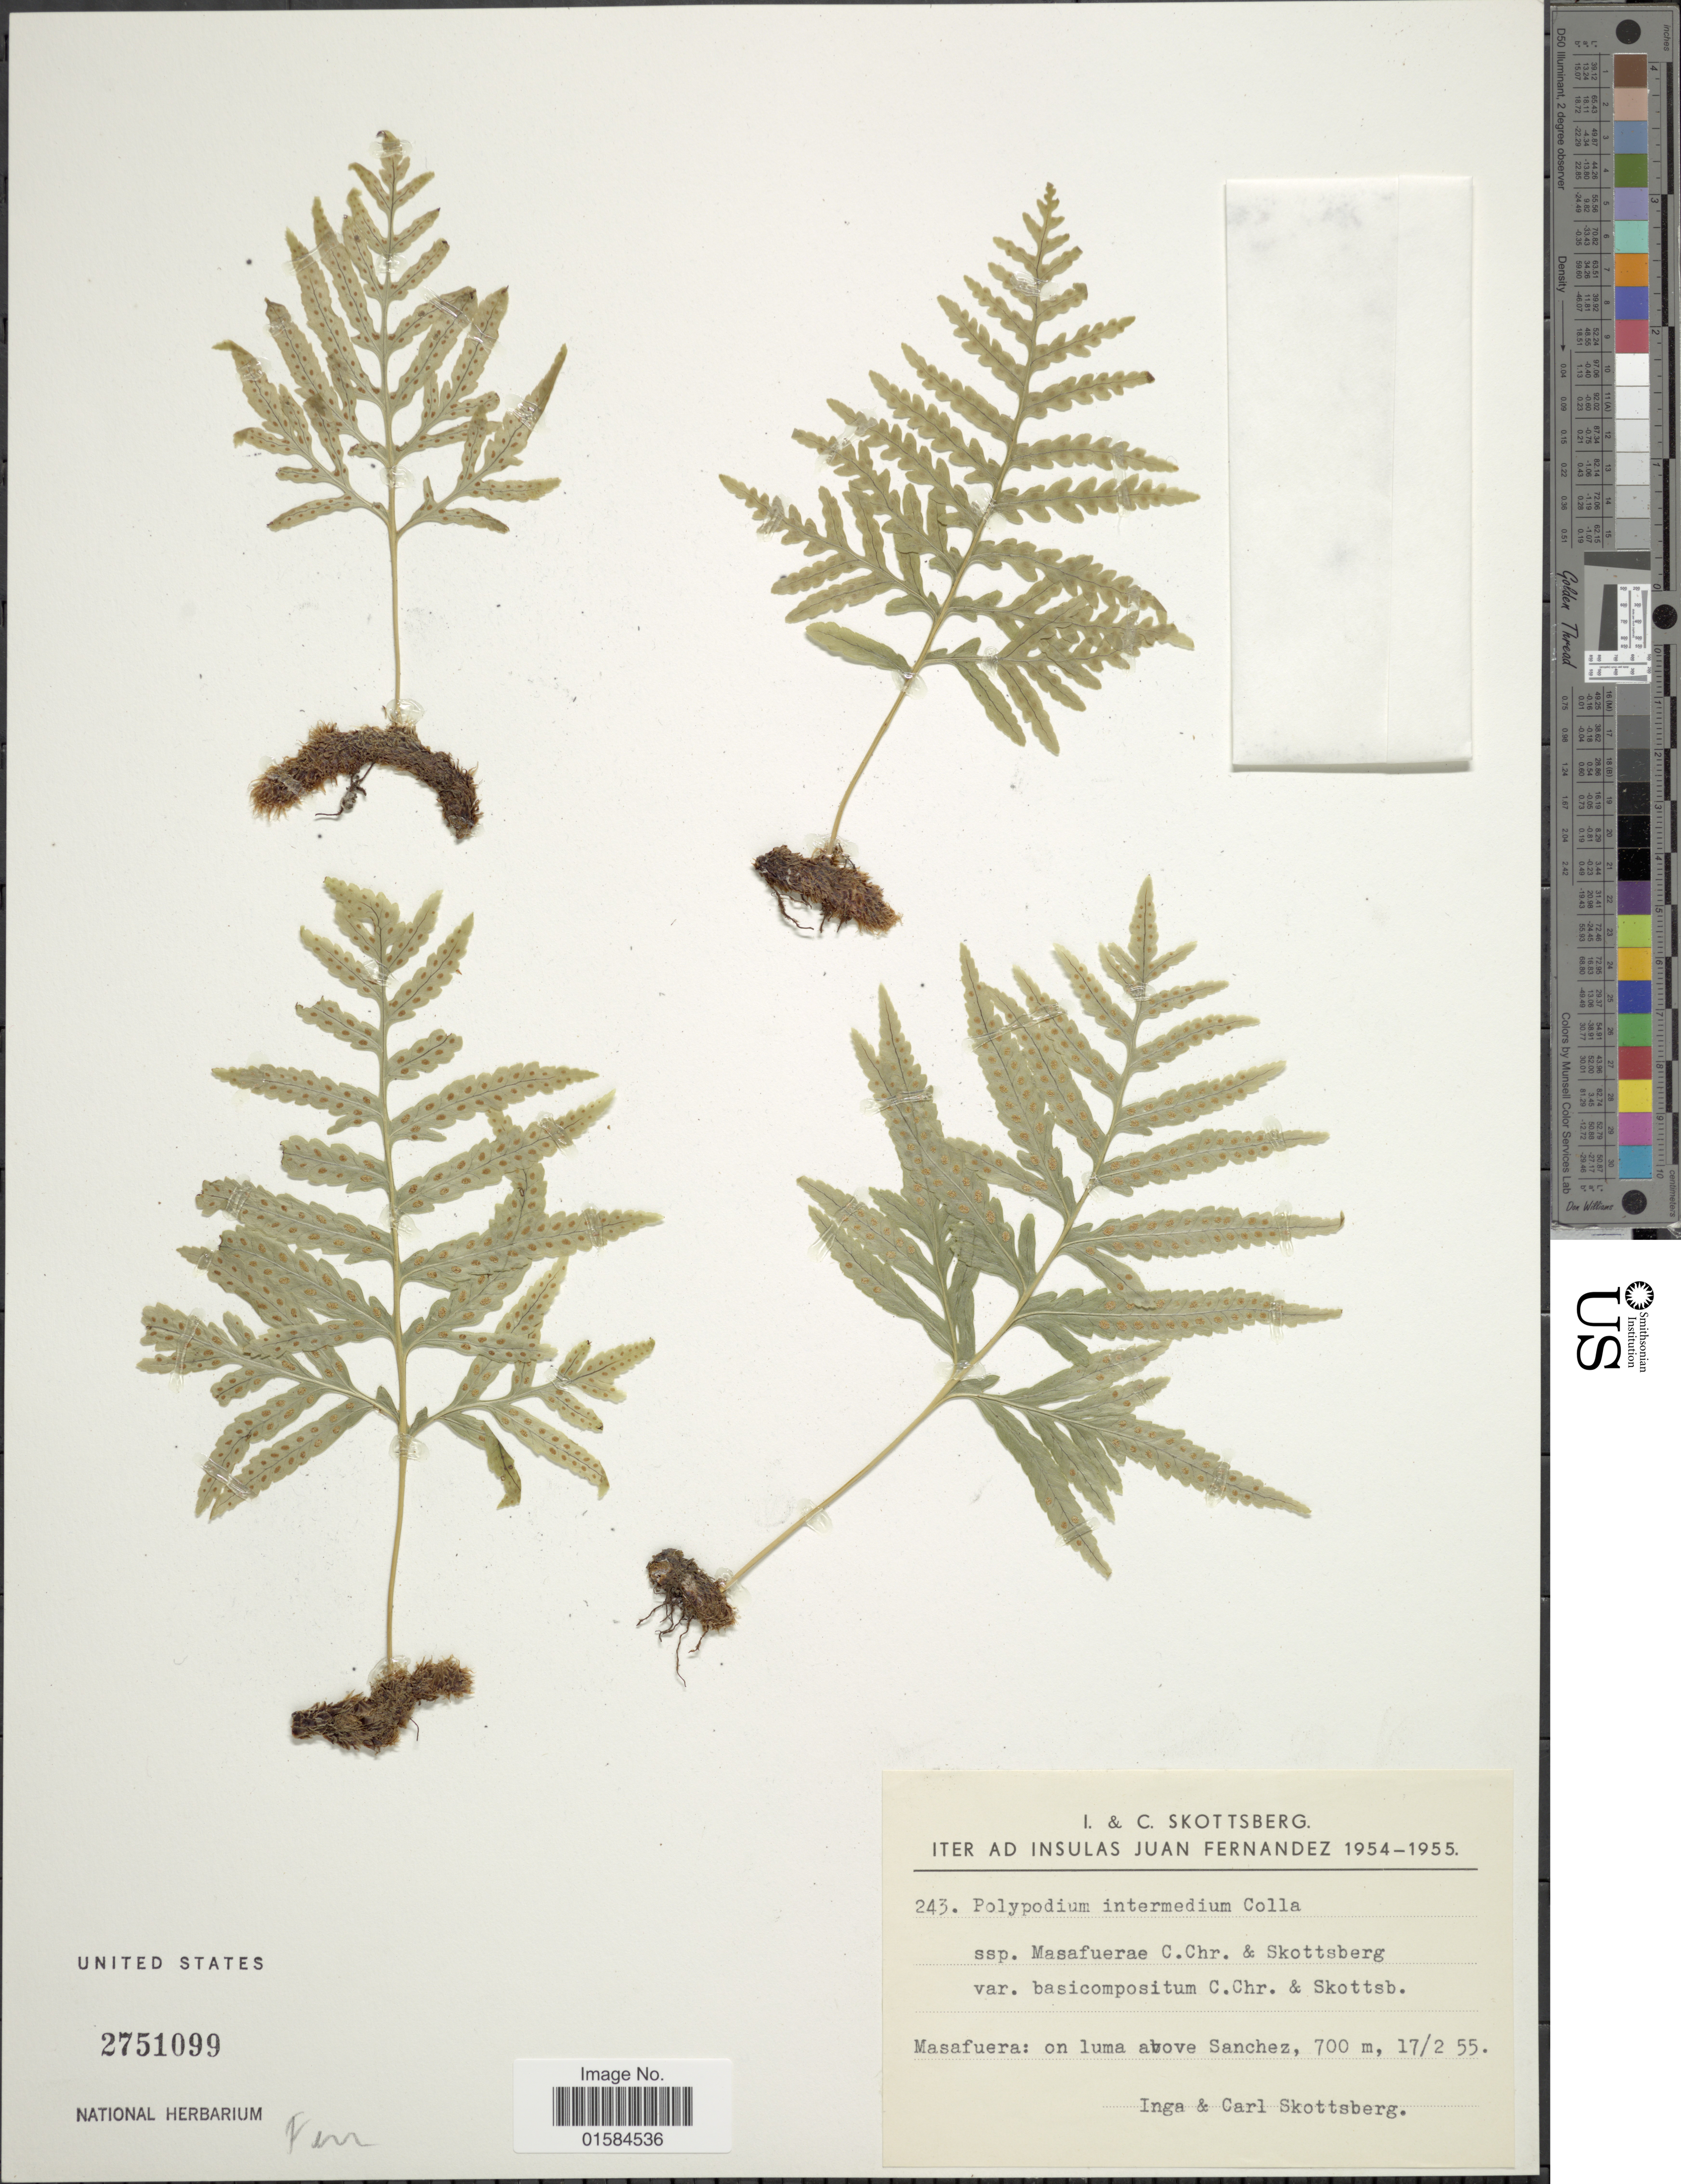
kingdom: Plantae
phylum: Tracheophyta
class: Polypodiopsida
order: Polypodiales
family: Polypodiaceae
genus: Synammia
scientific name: Synammia intermedia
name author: (Colla) G. Kunkel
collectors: I. Skottsberg & C. Skottsberg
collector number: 243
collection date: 1955-02-17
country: Chile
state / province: Valparaíso (V)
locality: Insulas Juan Fernandez, Masafuera: on luma above Sanchez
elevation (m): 700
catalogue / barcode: US 2751099